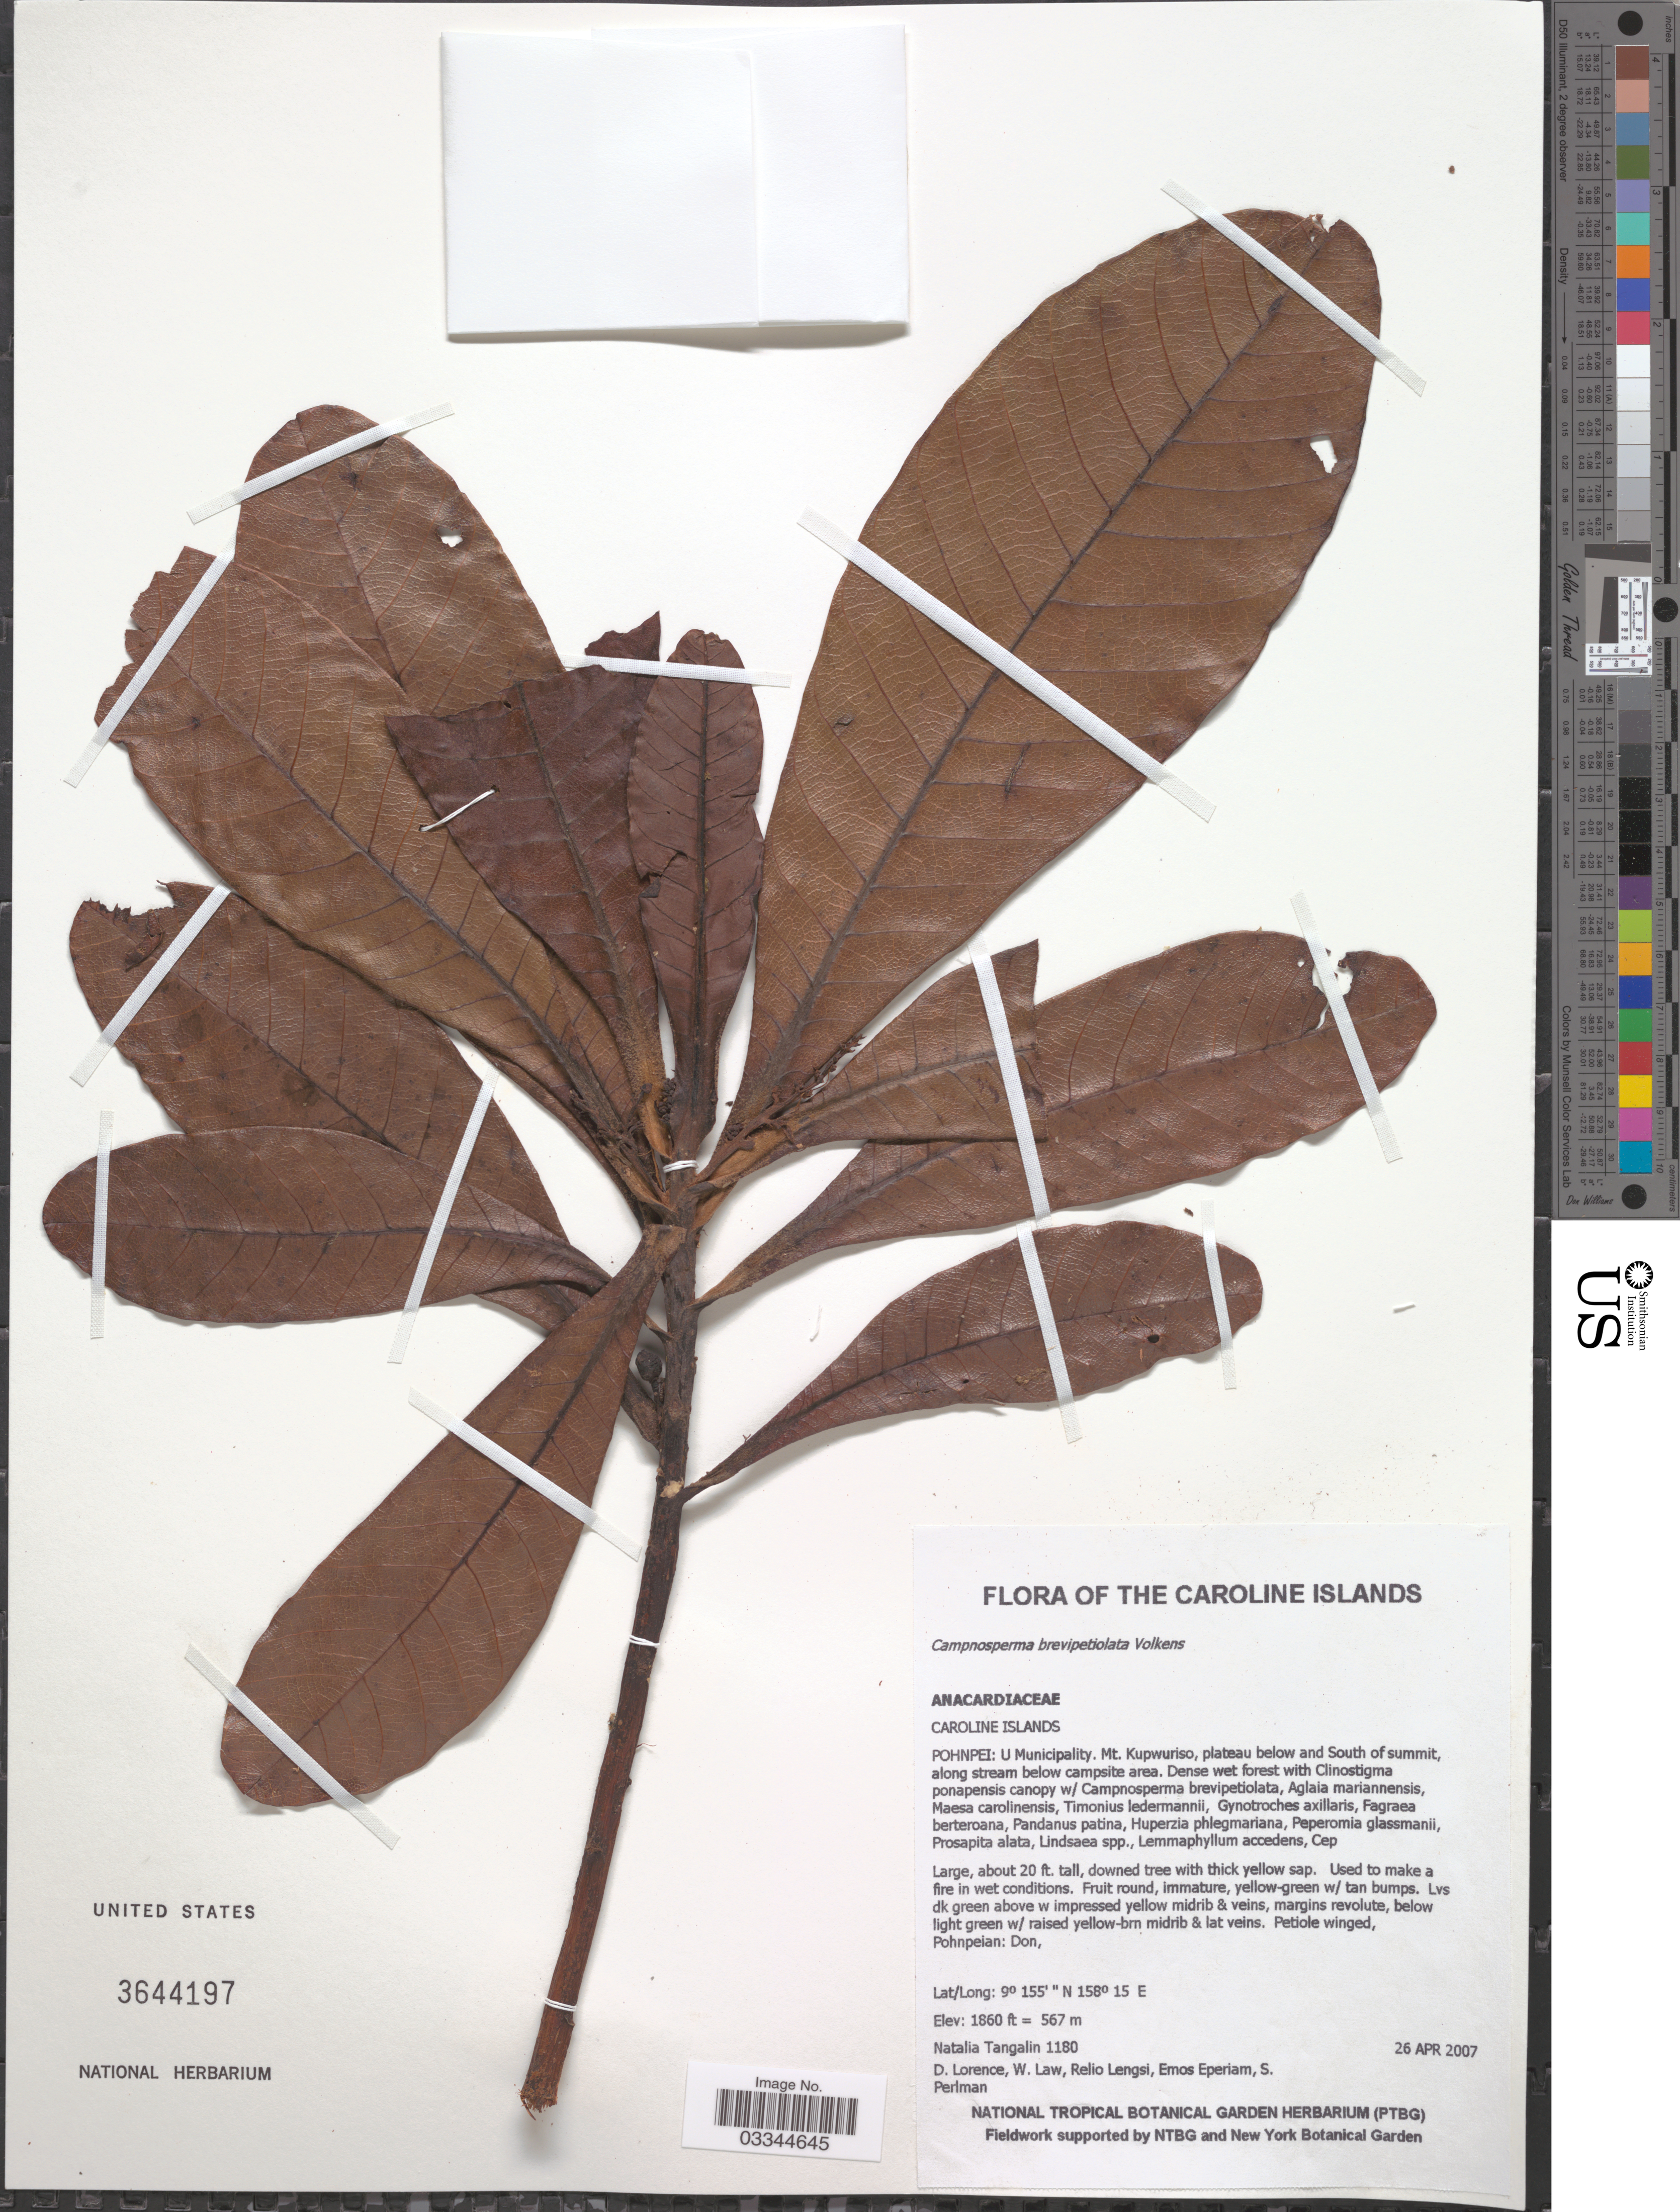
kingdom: Plantae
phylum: Tracheophyta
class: Magnoliopsida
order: Sapindales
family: Anacardiaceae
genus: Campnosperma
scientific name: Campnosperma brevipetiolatum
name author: Volk.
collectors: N. Tangalin, D. Lorence, W. Law, R. Lengsi & et al.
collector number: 1180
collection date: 2007-04-26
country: Micronesia, Federated States of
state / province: Pohnpei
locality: The Caroline Islands, Pohnpei: U Municipality. Mt. Kupwuriso, plateau below and South of summit, along stream below campsite area.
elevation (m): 567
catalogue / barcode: US 3644197